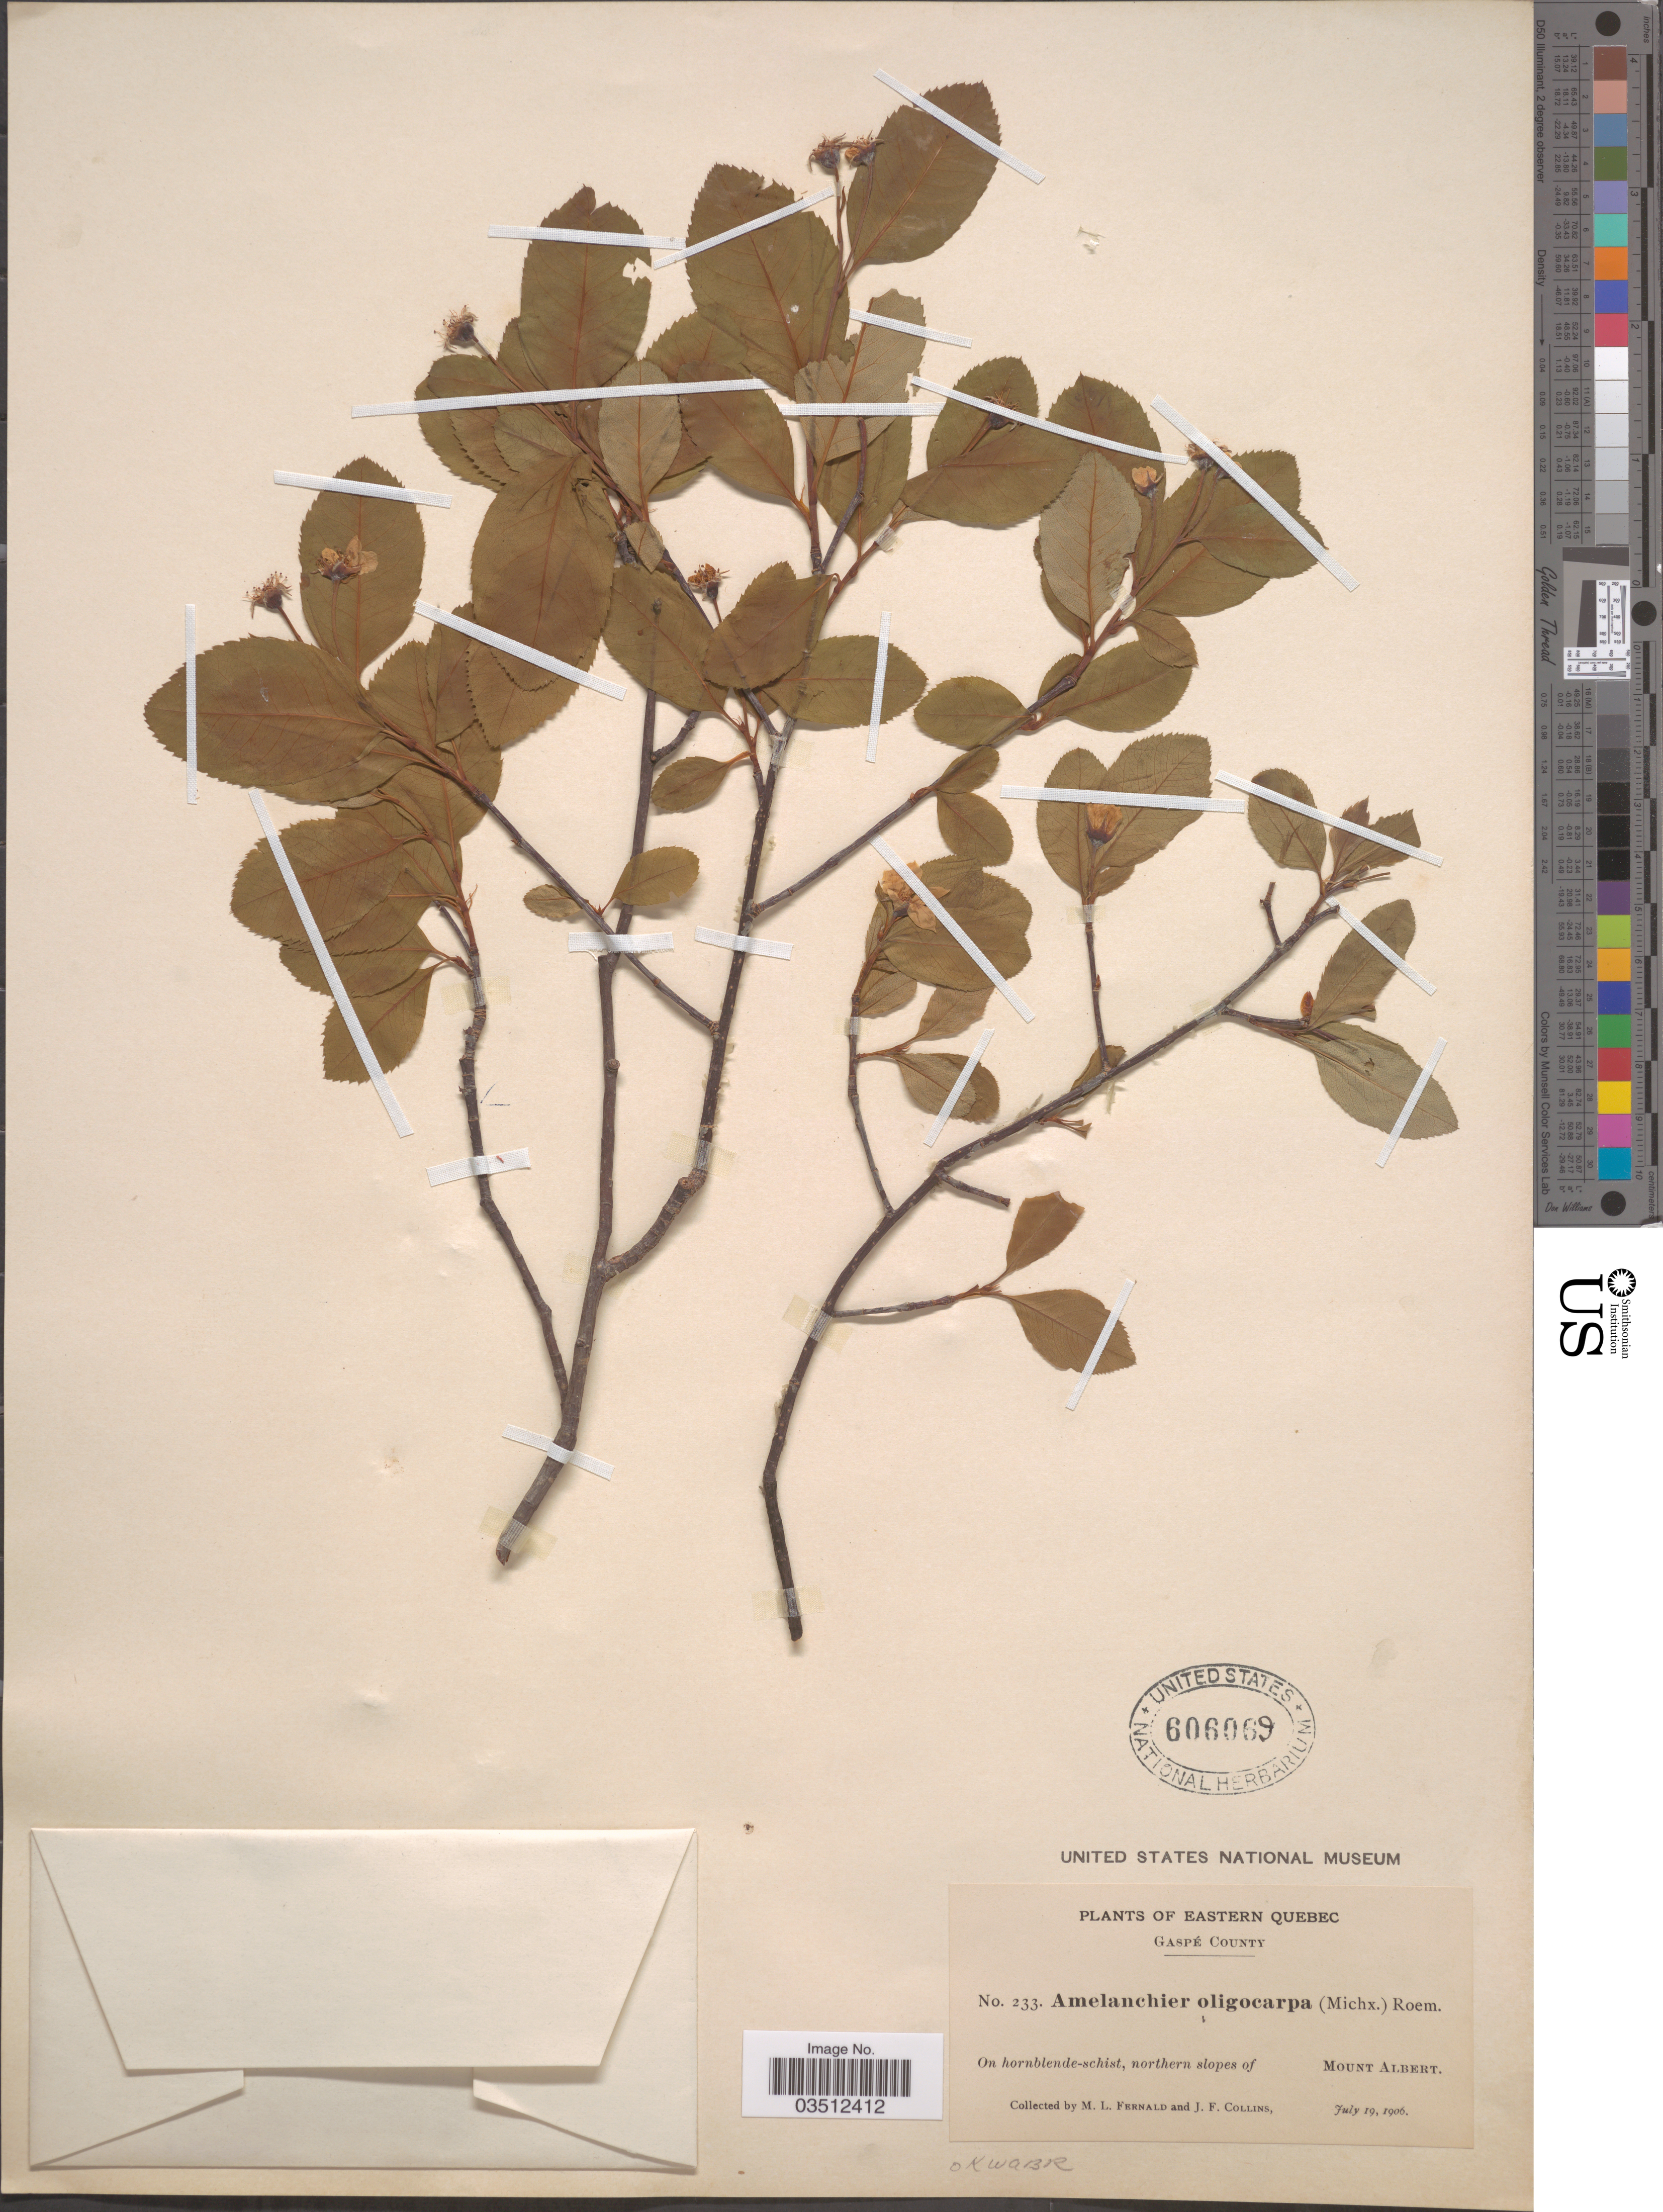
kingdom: Plantae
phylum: Tracheophyta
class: Magnoliopsida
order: Rosales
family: Rosaceae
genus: Amelanchier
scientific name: Amelanchier oligocarpa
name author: (Michx.) M. Roem.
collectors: M. L. Fernald & J. Collins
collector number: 233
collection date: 1906-07-19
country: Canada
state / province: Quebec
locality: Eastern Quebec. Gaspé County. On hornblende-schist, northern slopes of Mount Albert.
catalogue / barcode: US 606069